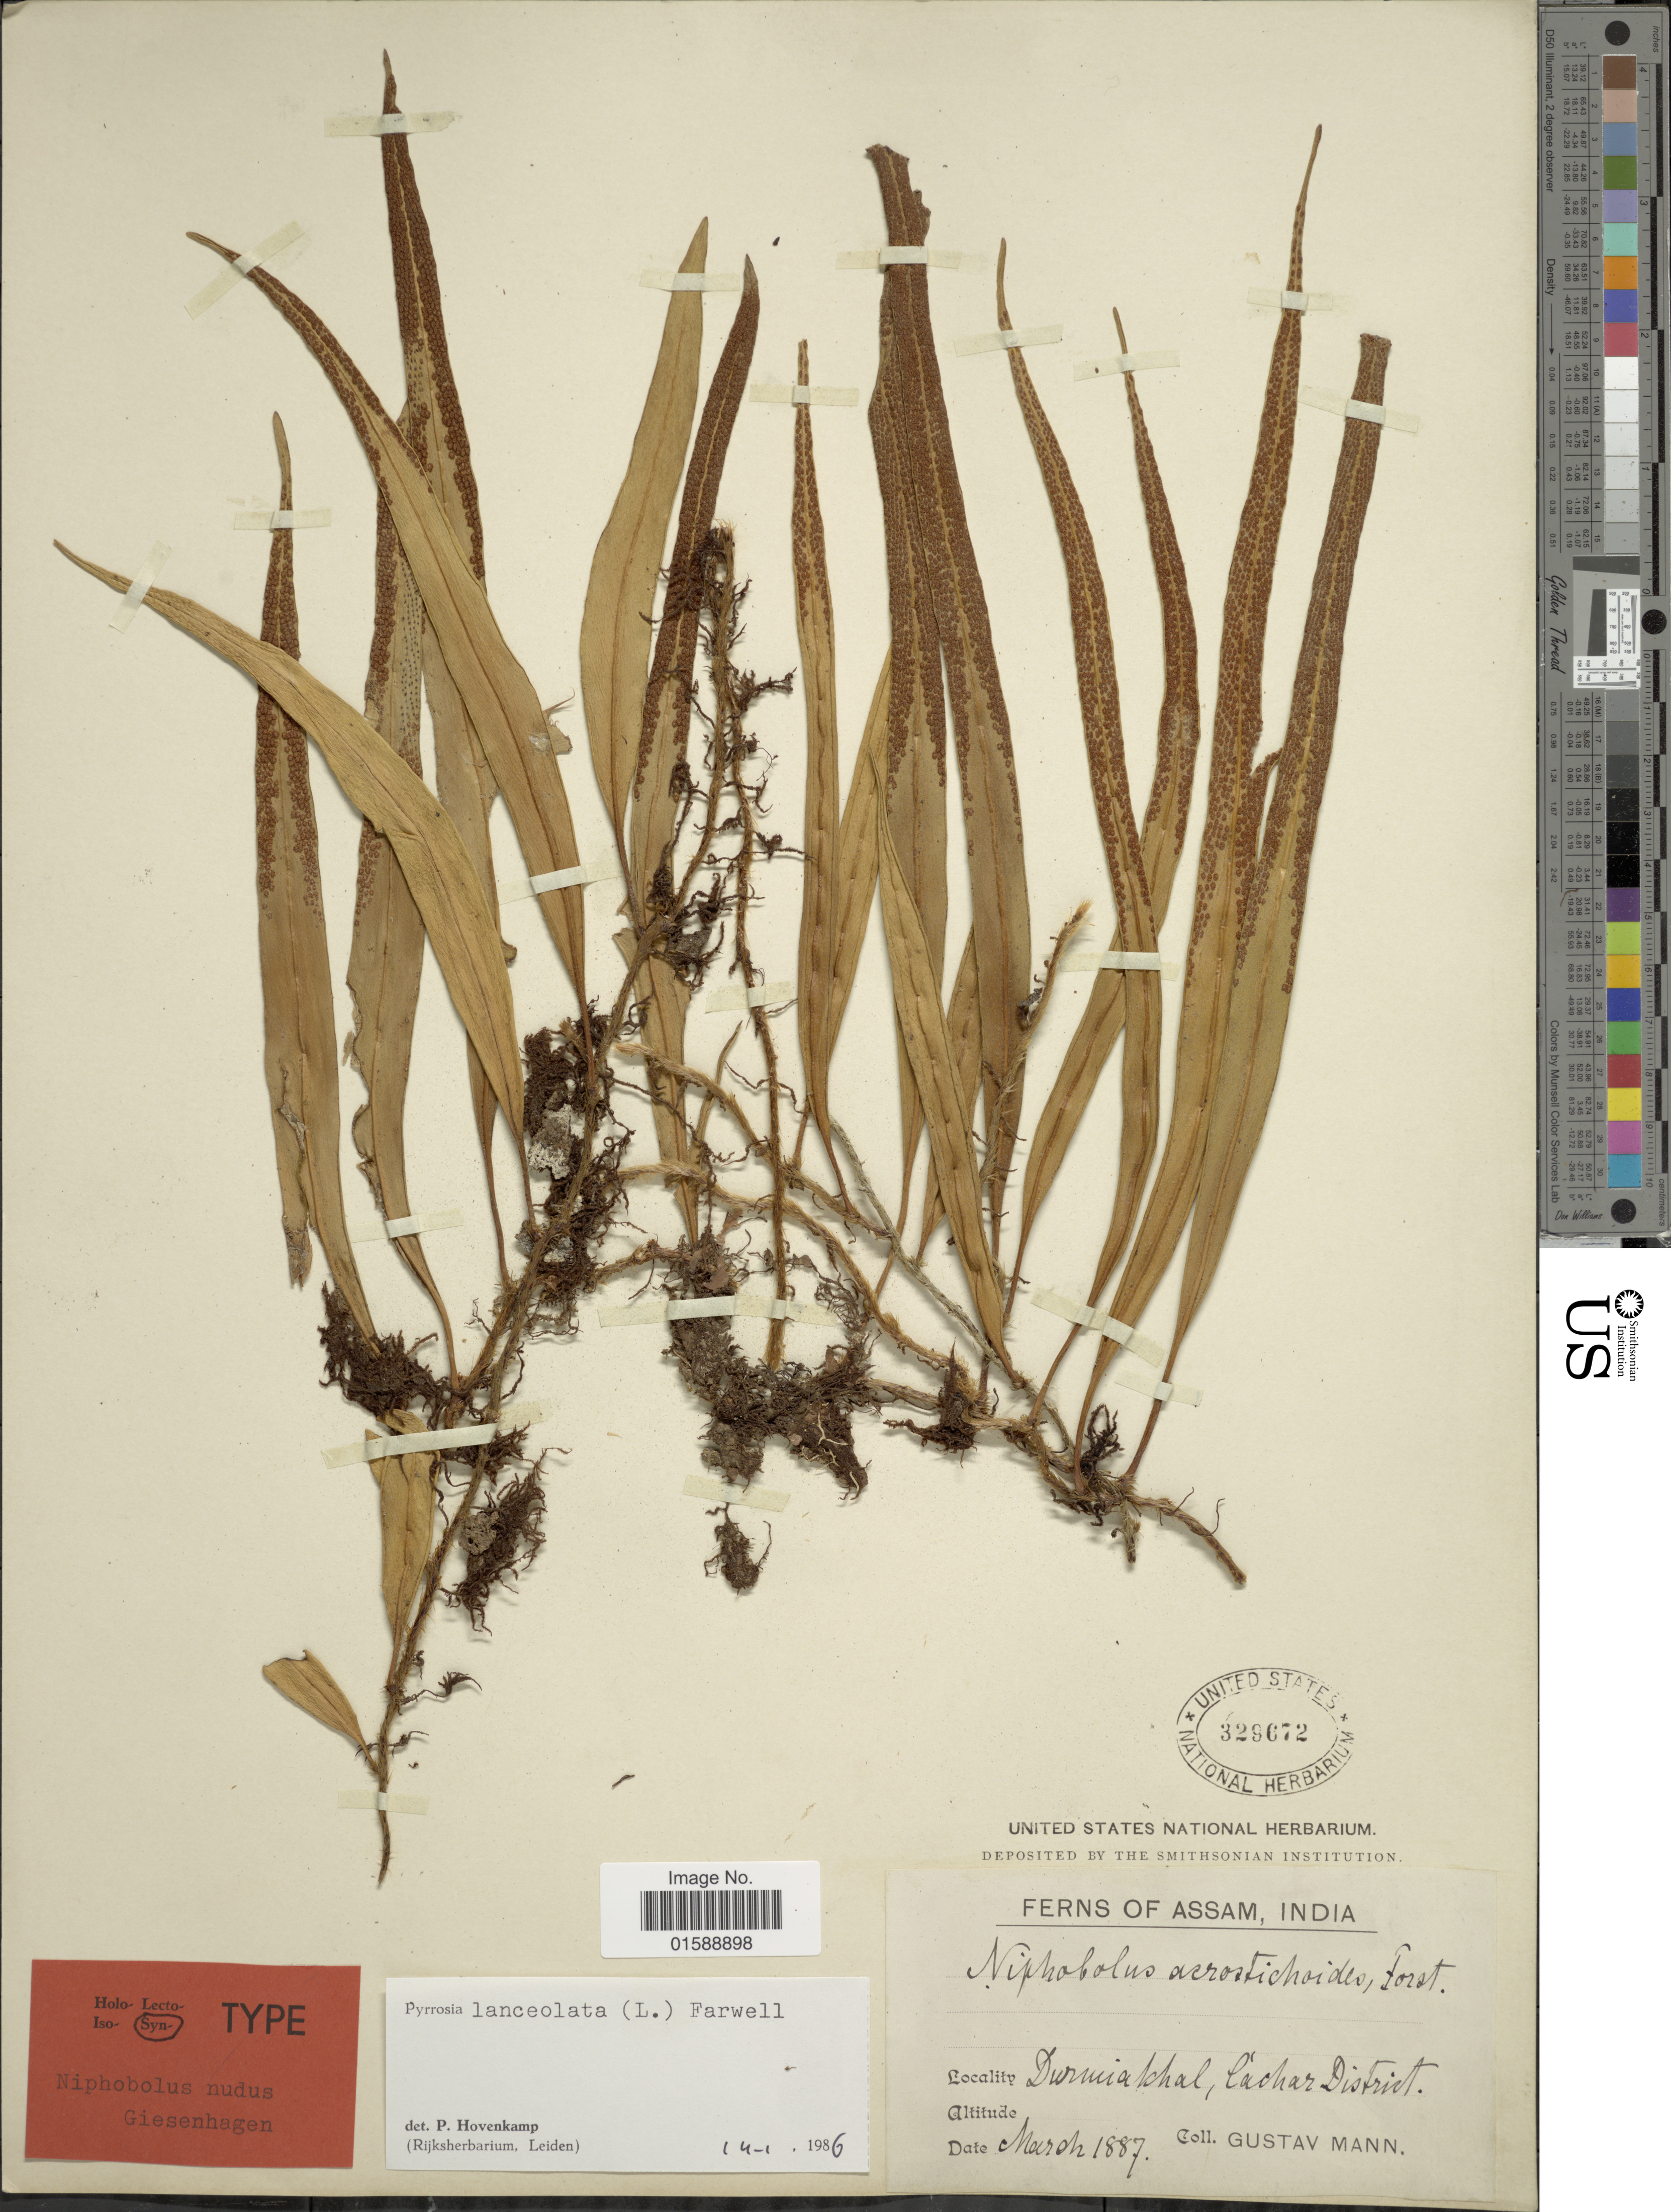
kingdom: Plantae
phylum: Tracheophyta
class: Polypodiopsida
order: Polypodiales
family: Polypodiaceae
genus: Pyrrosia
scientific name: Pyrrosia lanceolata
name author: (L.) Farw.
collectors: G. Mann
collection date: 1887-03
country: India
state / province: Assam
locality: Durmiakhal, Cachar District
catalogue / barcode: US 329672